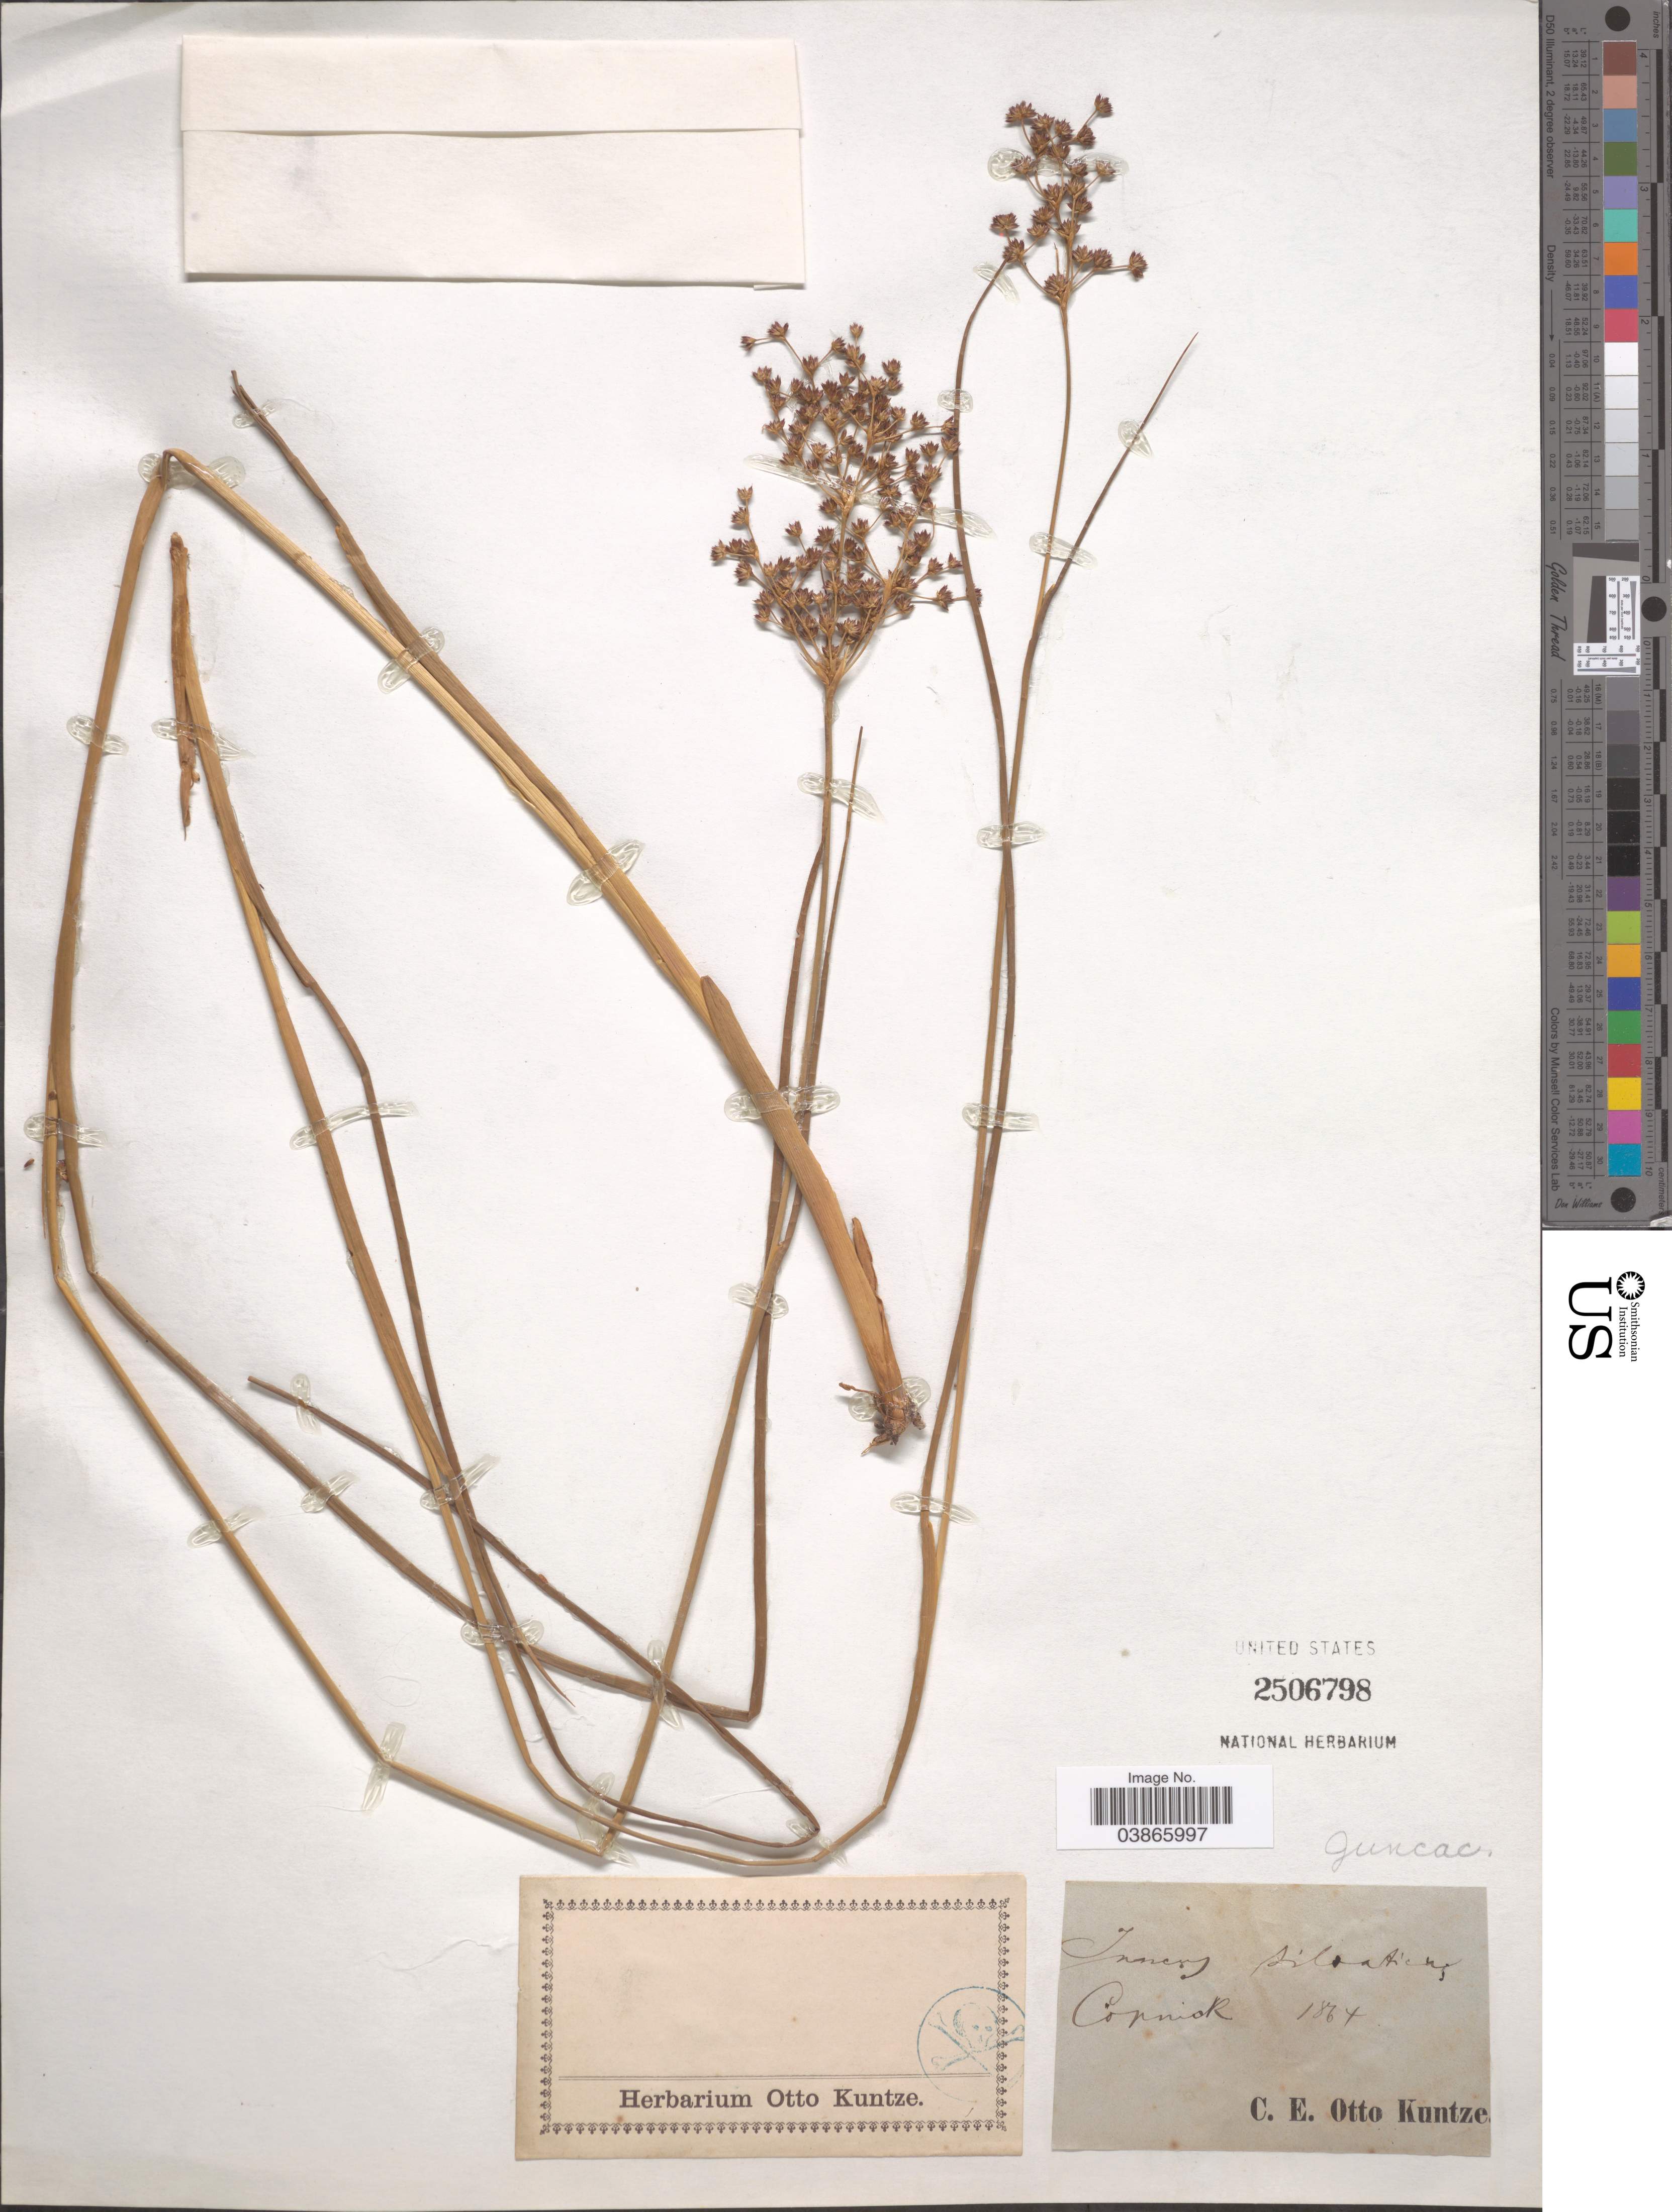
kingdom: Plantae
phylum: Tracheophyta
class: Liliopsida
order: Poales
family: Juncaceae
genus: Juncus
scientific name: Juncus sp.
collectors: C.E.O. Kuntze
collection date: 1864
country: Germany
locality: Copnick.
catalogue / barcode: US 2506798